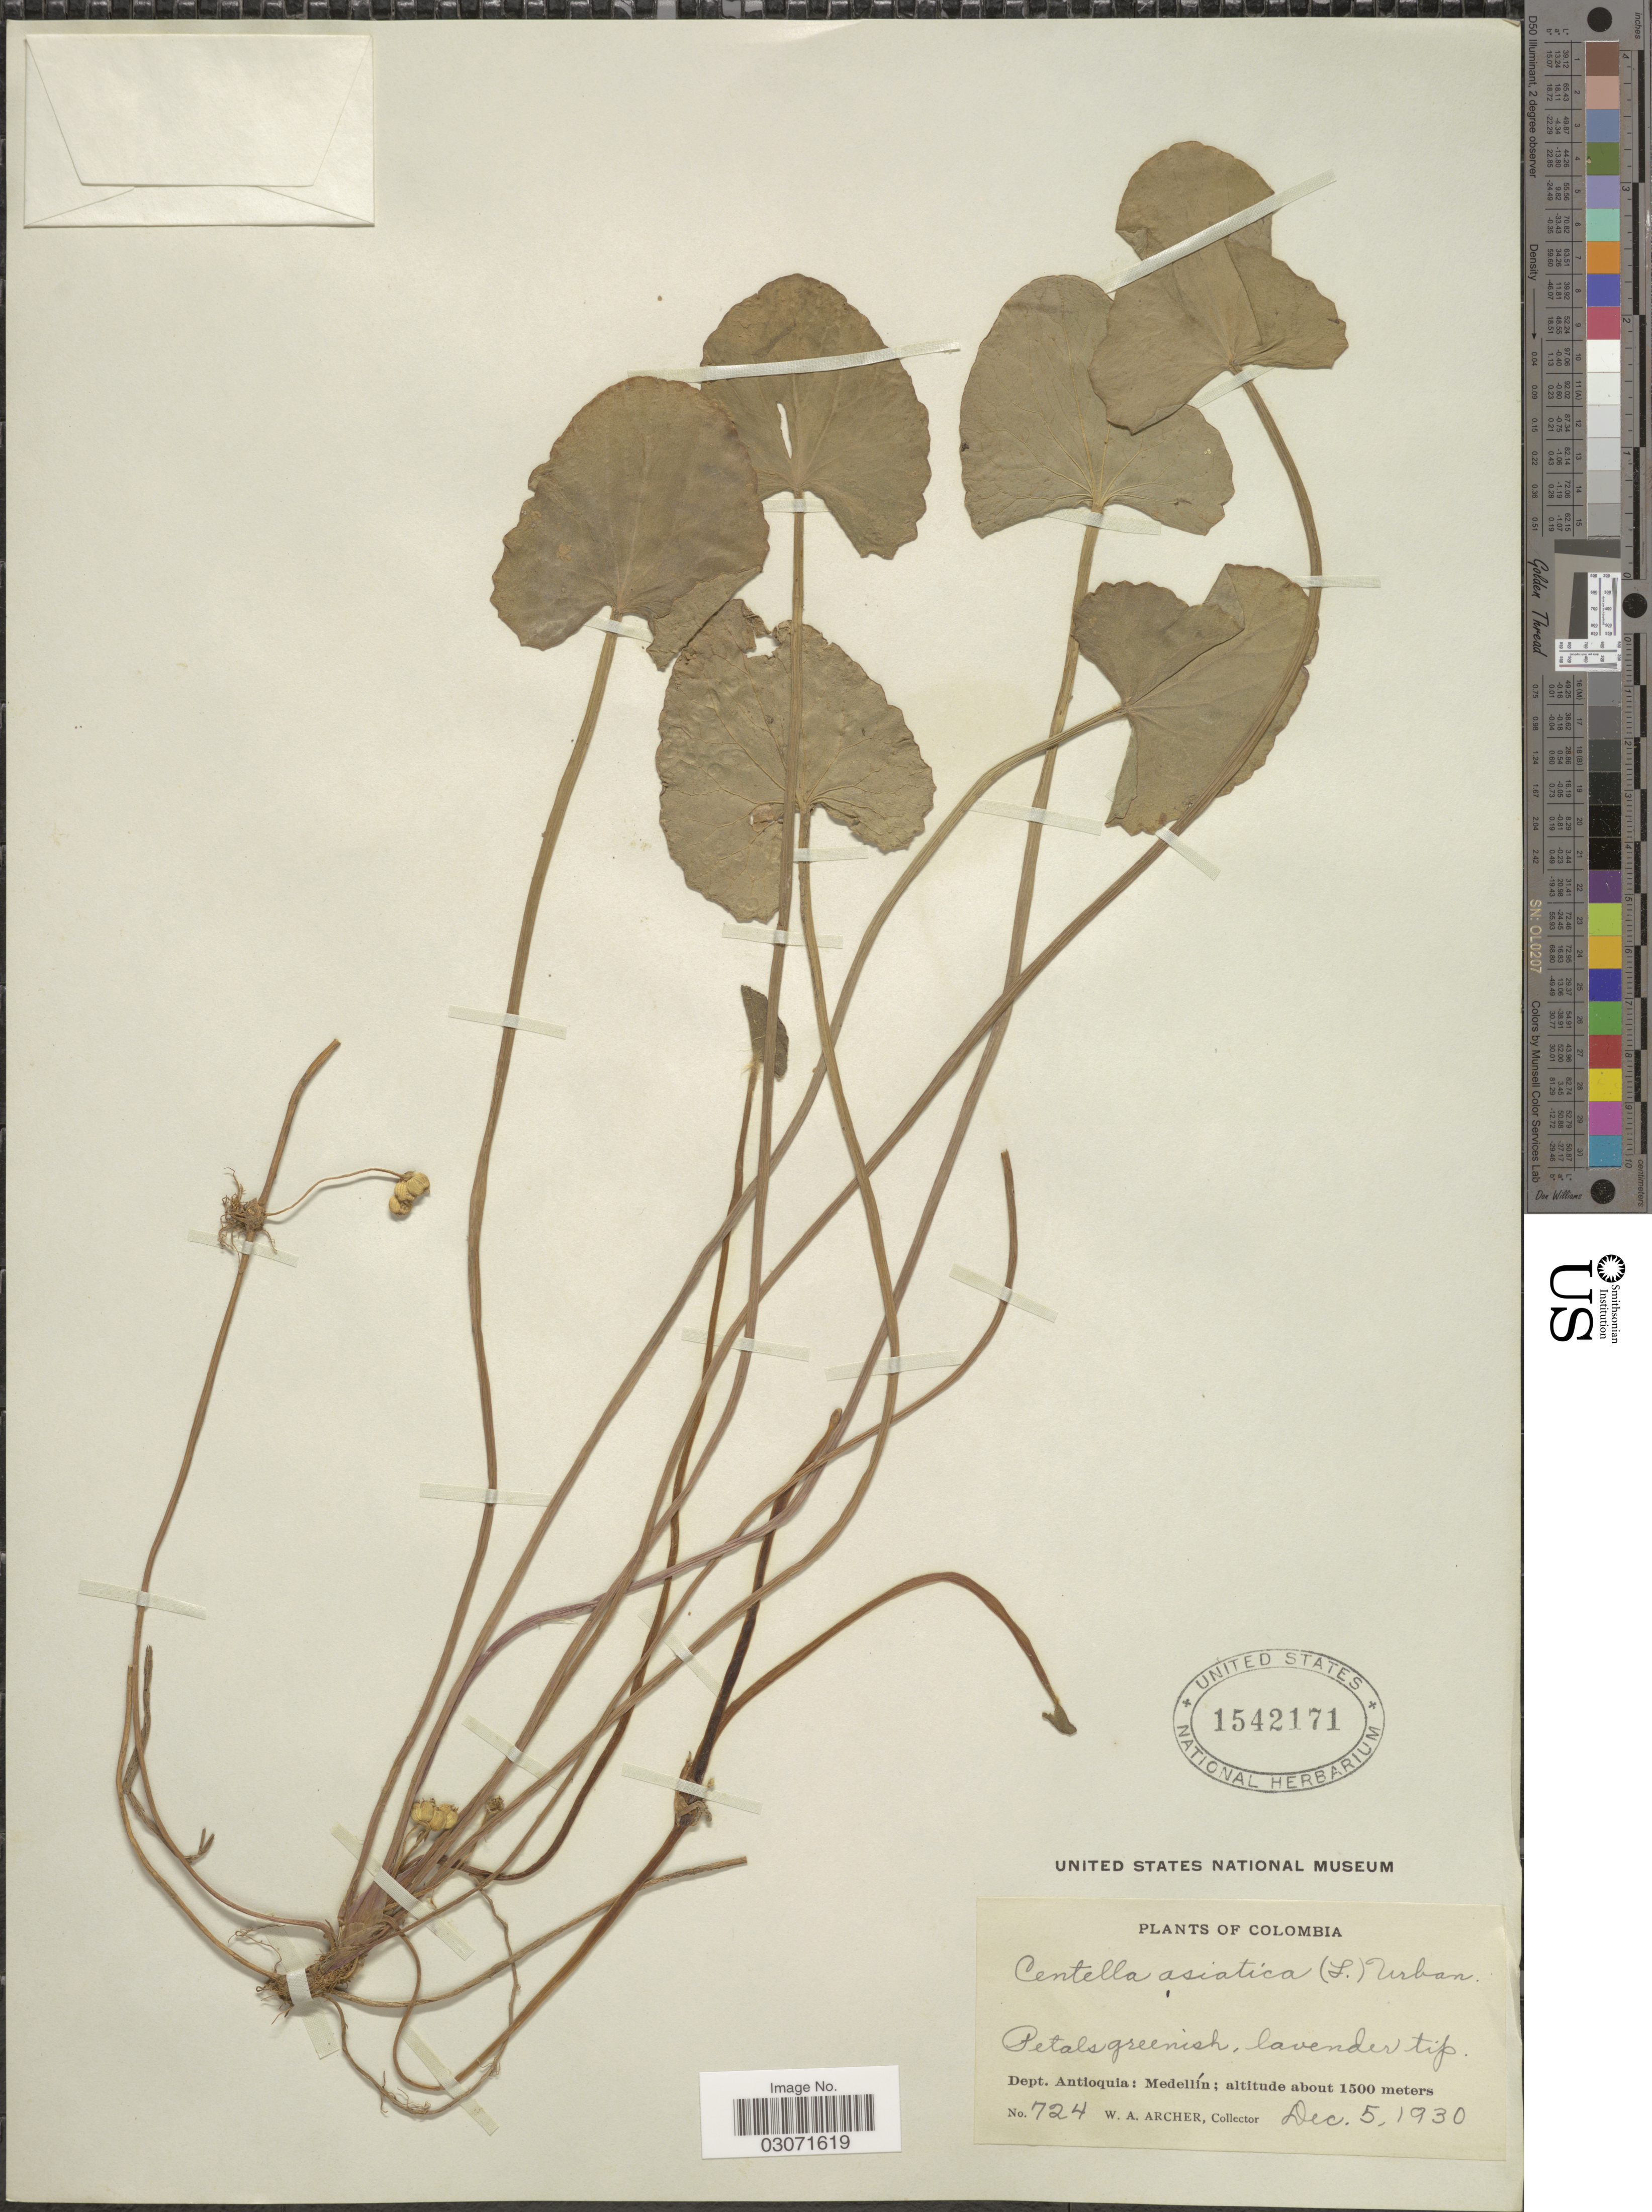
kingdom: Plantae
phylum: Tracheophyta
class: Magnoliopsida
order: Apiales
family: Apiaceae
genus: Centella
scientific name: Centella erecta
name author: (L. f.) Fernald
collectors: W. Archer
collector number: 724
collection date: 1930-12-05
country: Colombia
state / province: Antioquia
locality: Dept. Antioquia: Medellín.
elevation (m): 1500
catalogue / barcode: US 1542171